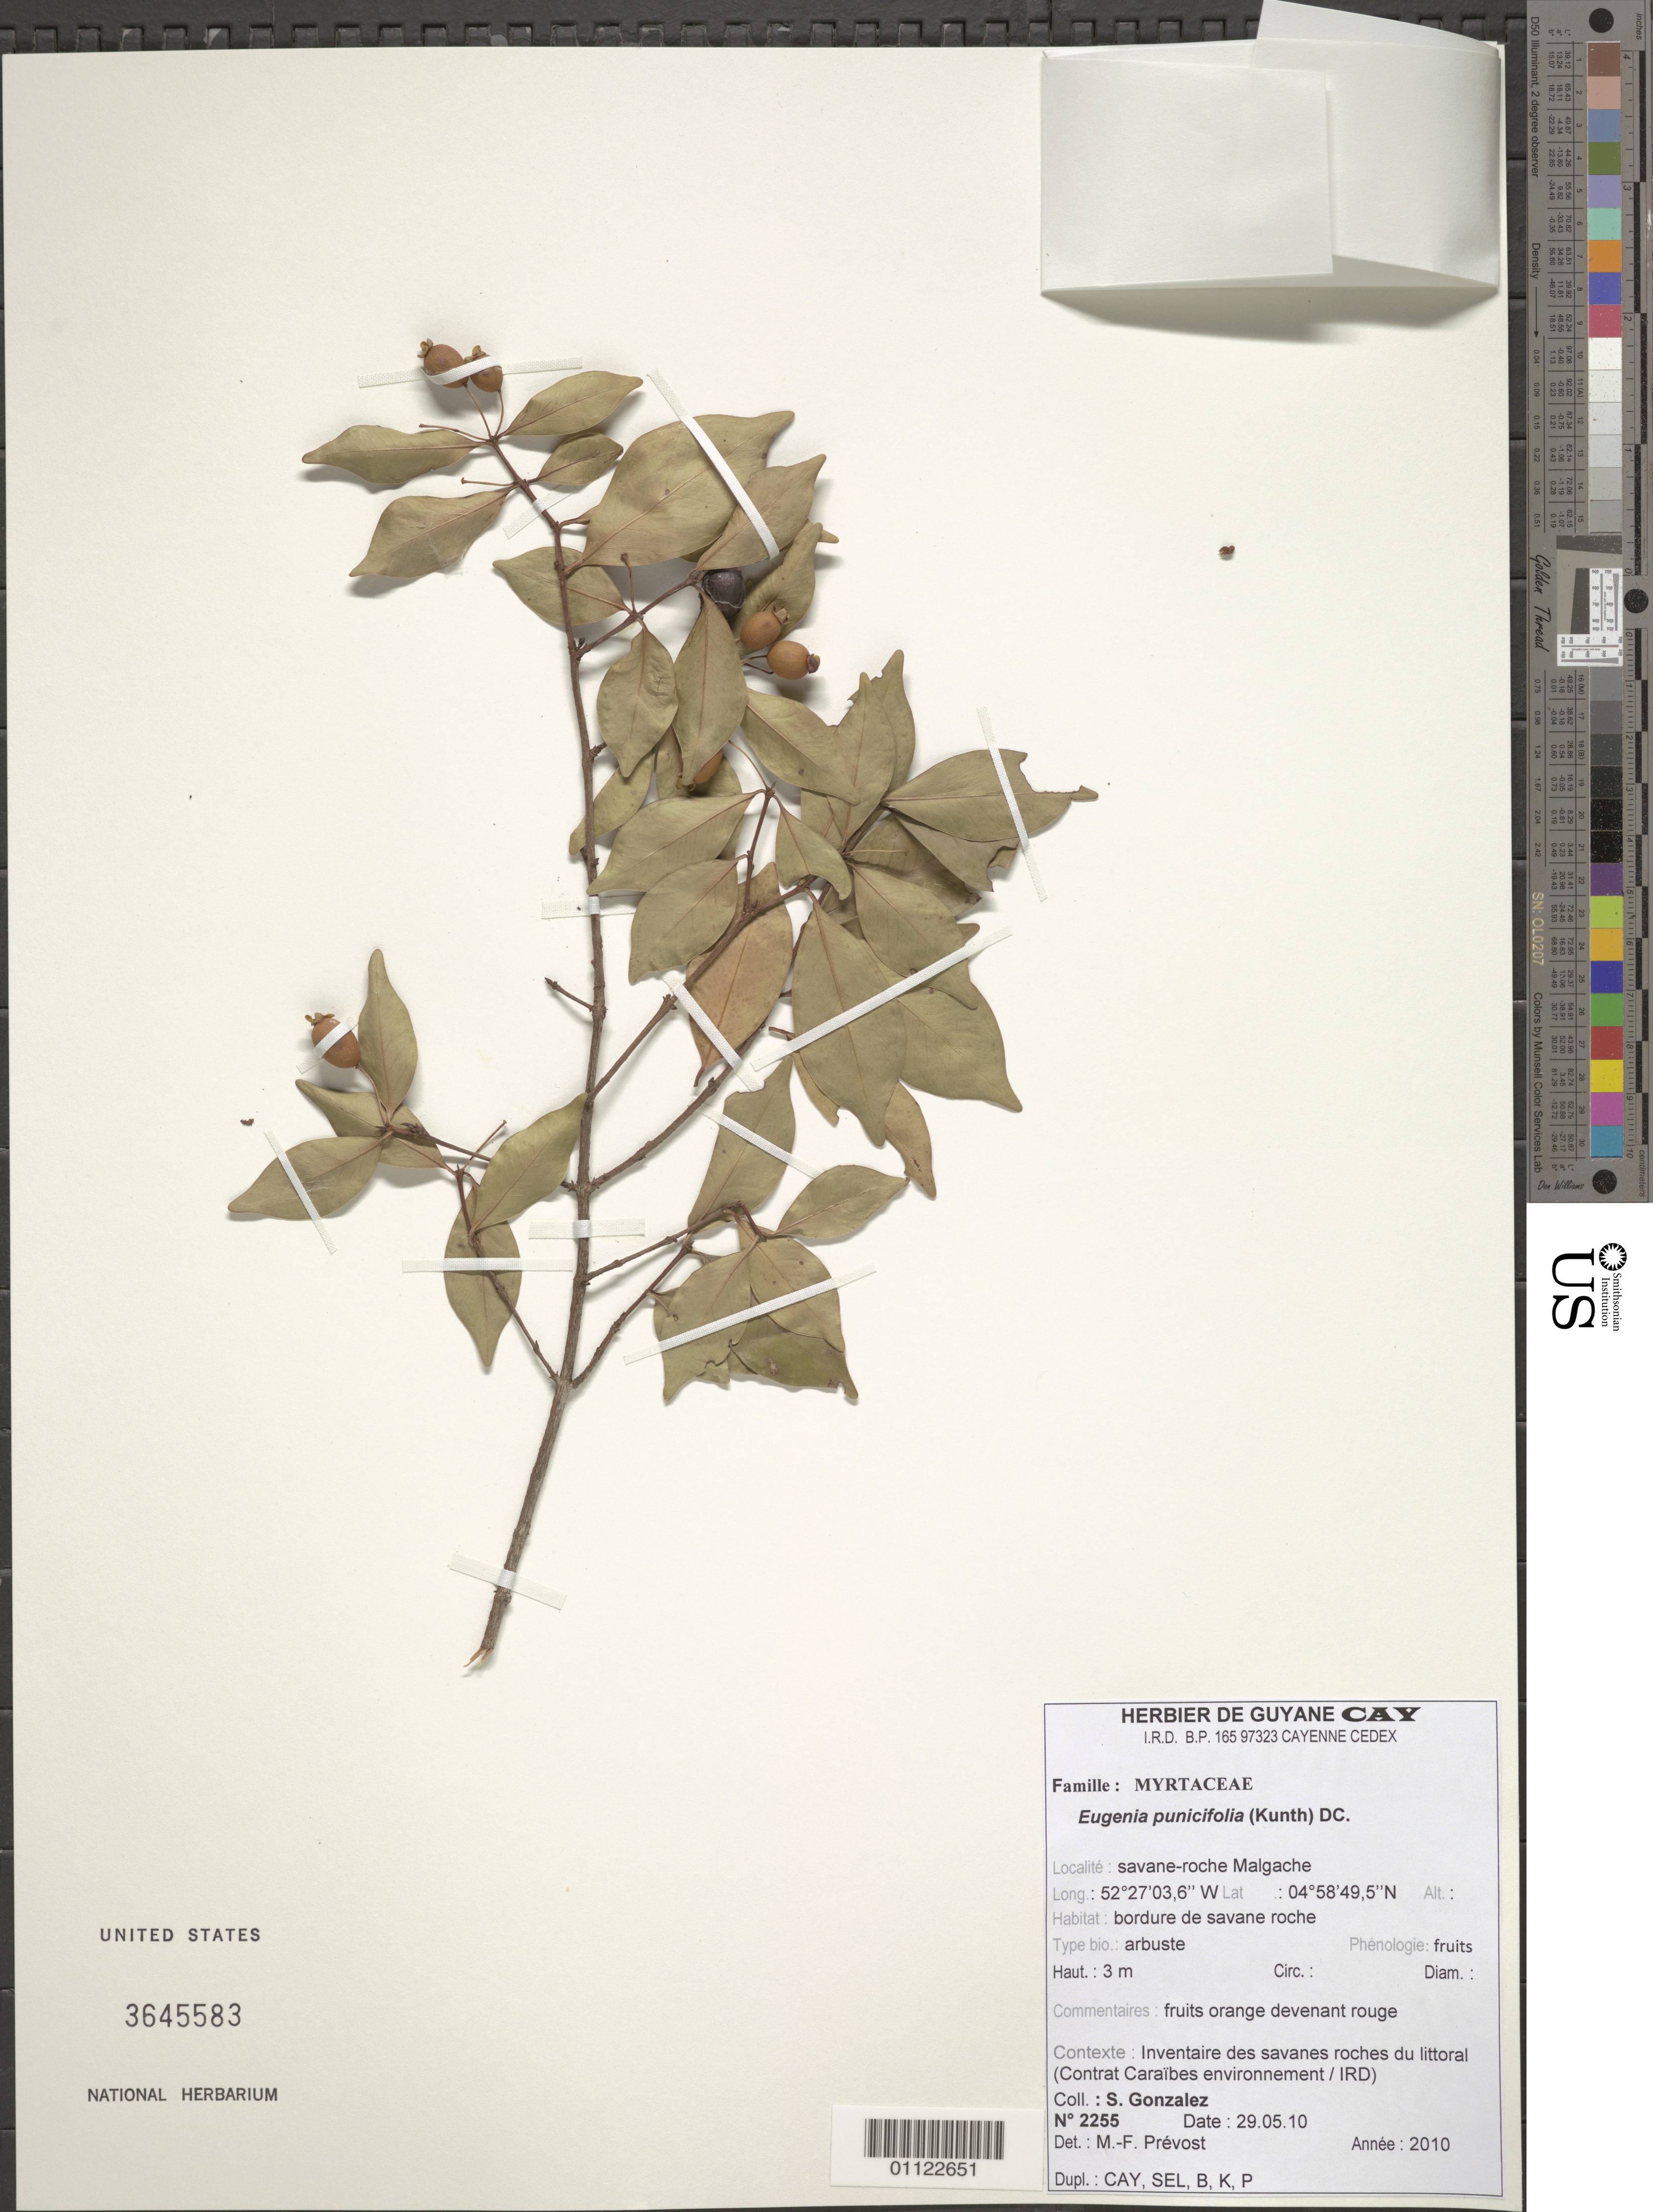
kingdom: Plantae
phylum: Tracheophyta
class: Magnoliopsida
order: Myrtales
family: Myrtaceae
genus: Eugenia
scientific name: Eugenia punicifolia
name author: (Kunth) DC.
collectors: S. Gonzalez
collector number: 2255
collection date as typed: Transcribed d/m/y: 29/5/10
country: French Guiana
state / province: Cayenne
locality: Savane-roche Malgache.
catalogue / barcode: US 3645583